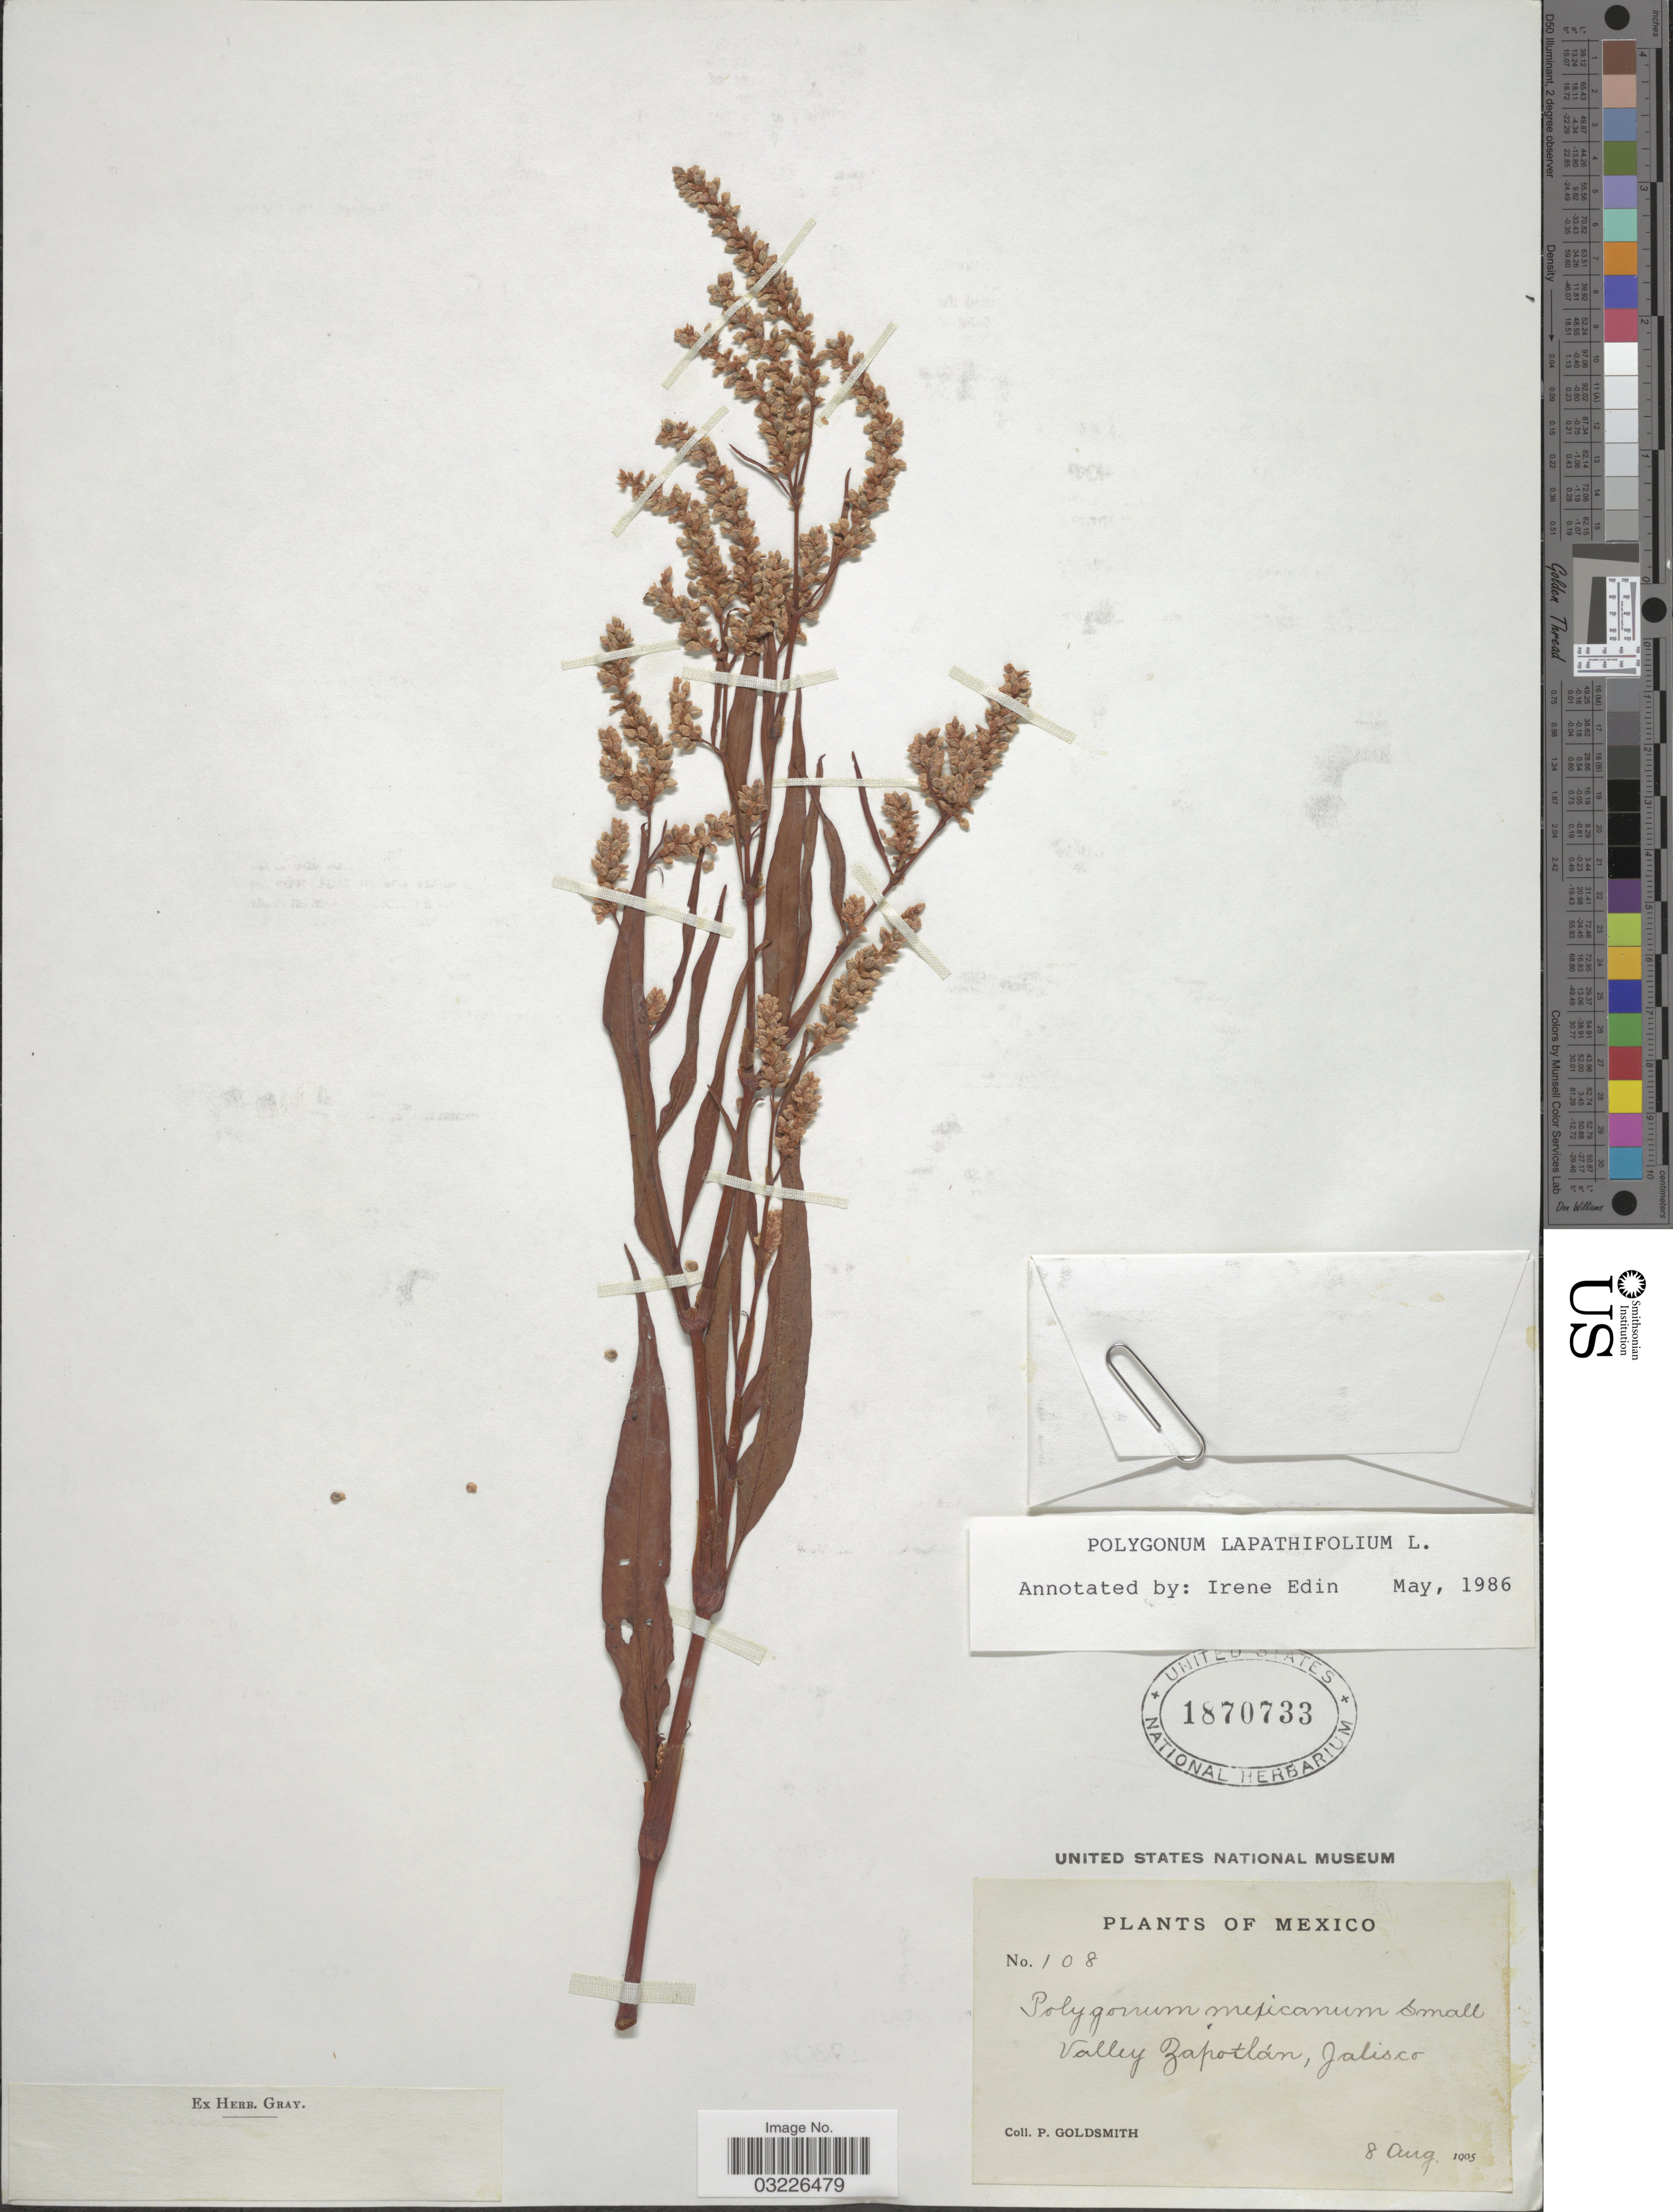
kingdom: Plantae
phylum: Tracheophyta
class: Magnoliopsida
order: Caryophyllales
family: Polygonaceae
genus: Polygonum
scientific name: Polygonum lapathifolium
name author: L.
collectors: P. Goldsmith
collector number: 108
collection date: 1905-08-08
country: Mexico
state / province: Jalisco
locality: Valley Zapotlán.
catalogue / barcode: US 1870733